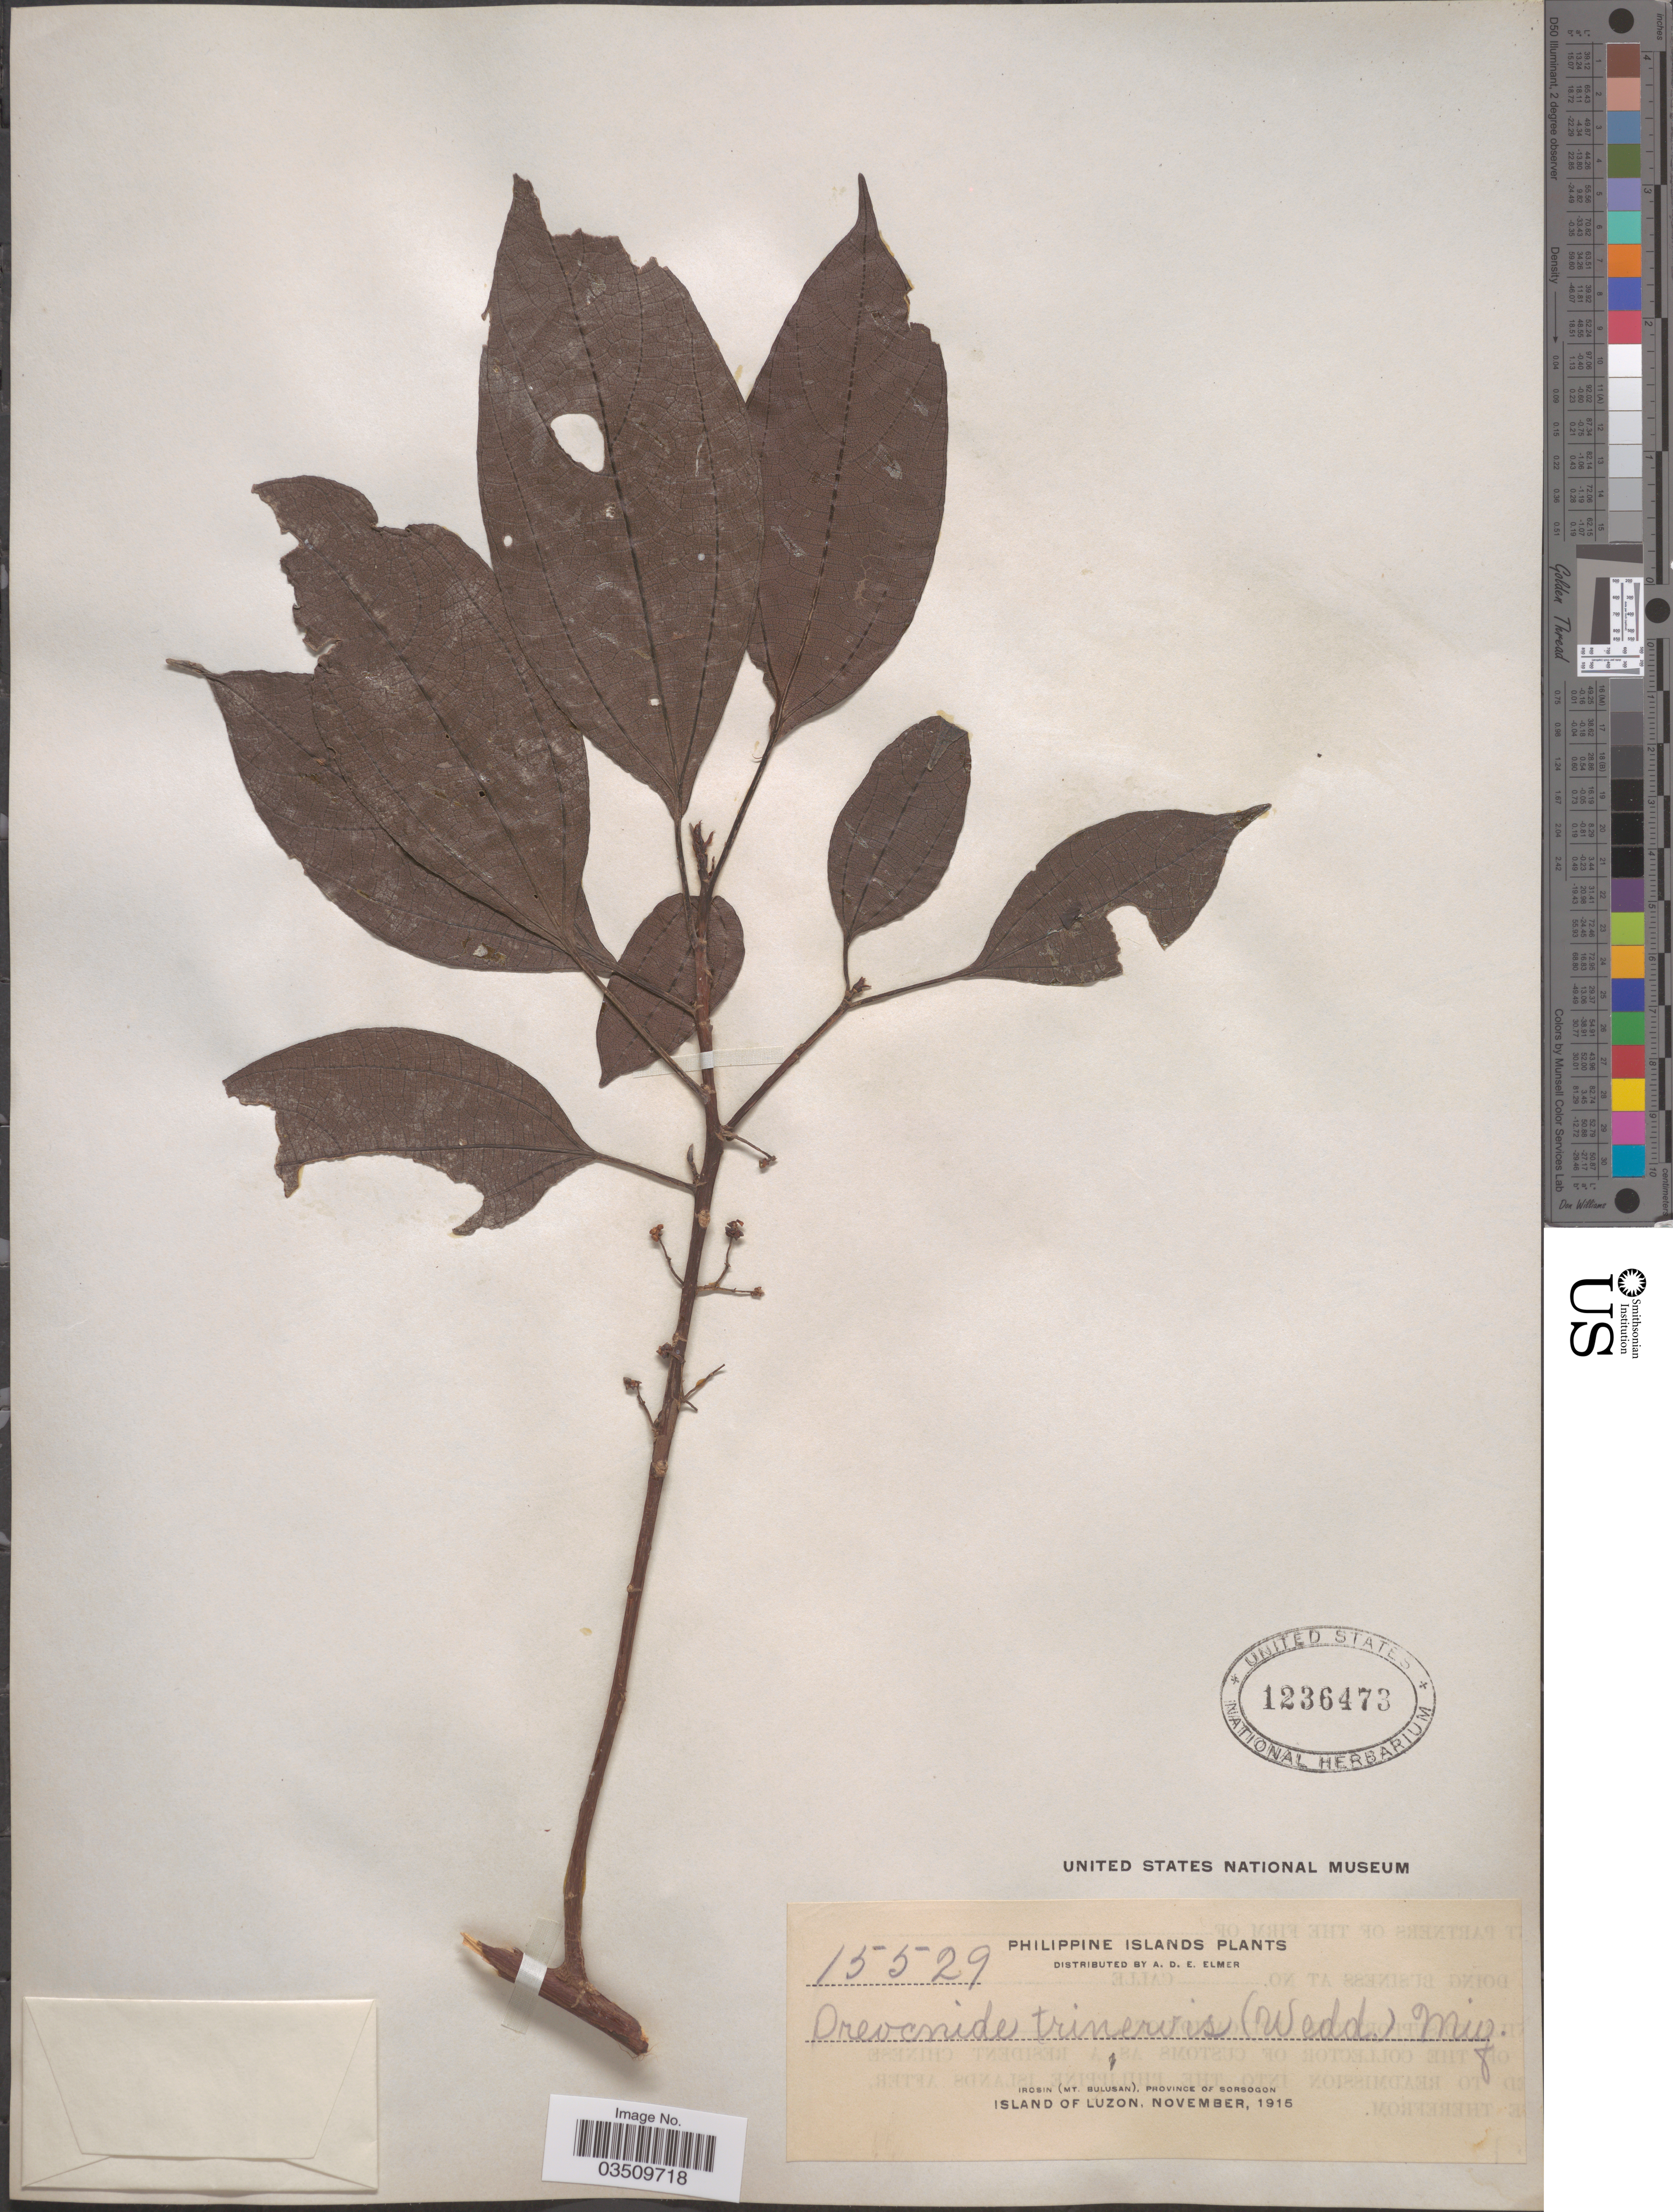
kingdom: Plantae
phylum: Tracheophyta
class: Magnoliopsida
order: Rosales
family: Urticaceae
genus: Oreocnide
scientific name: Oreocnide trinervis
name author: (Wedd.) Miq.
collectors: A. D. E. Elmer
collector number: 15529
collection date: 1915-11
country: Philippines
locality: Irosin (Mt. Bulusan), Province of Sorsogon. Island of Luzon.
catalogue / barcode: US 1236473